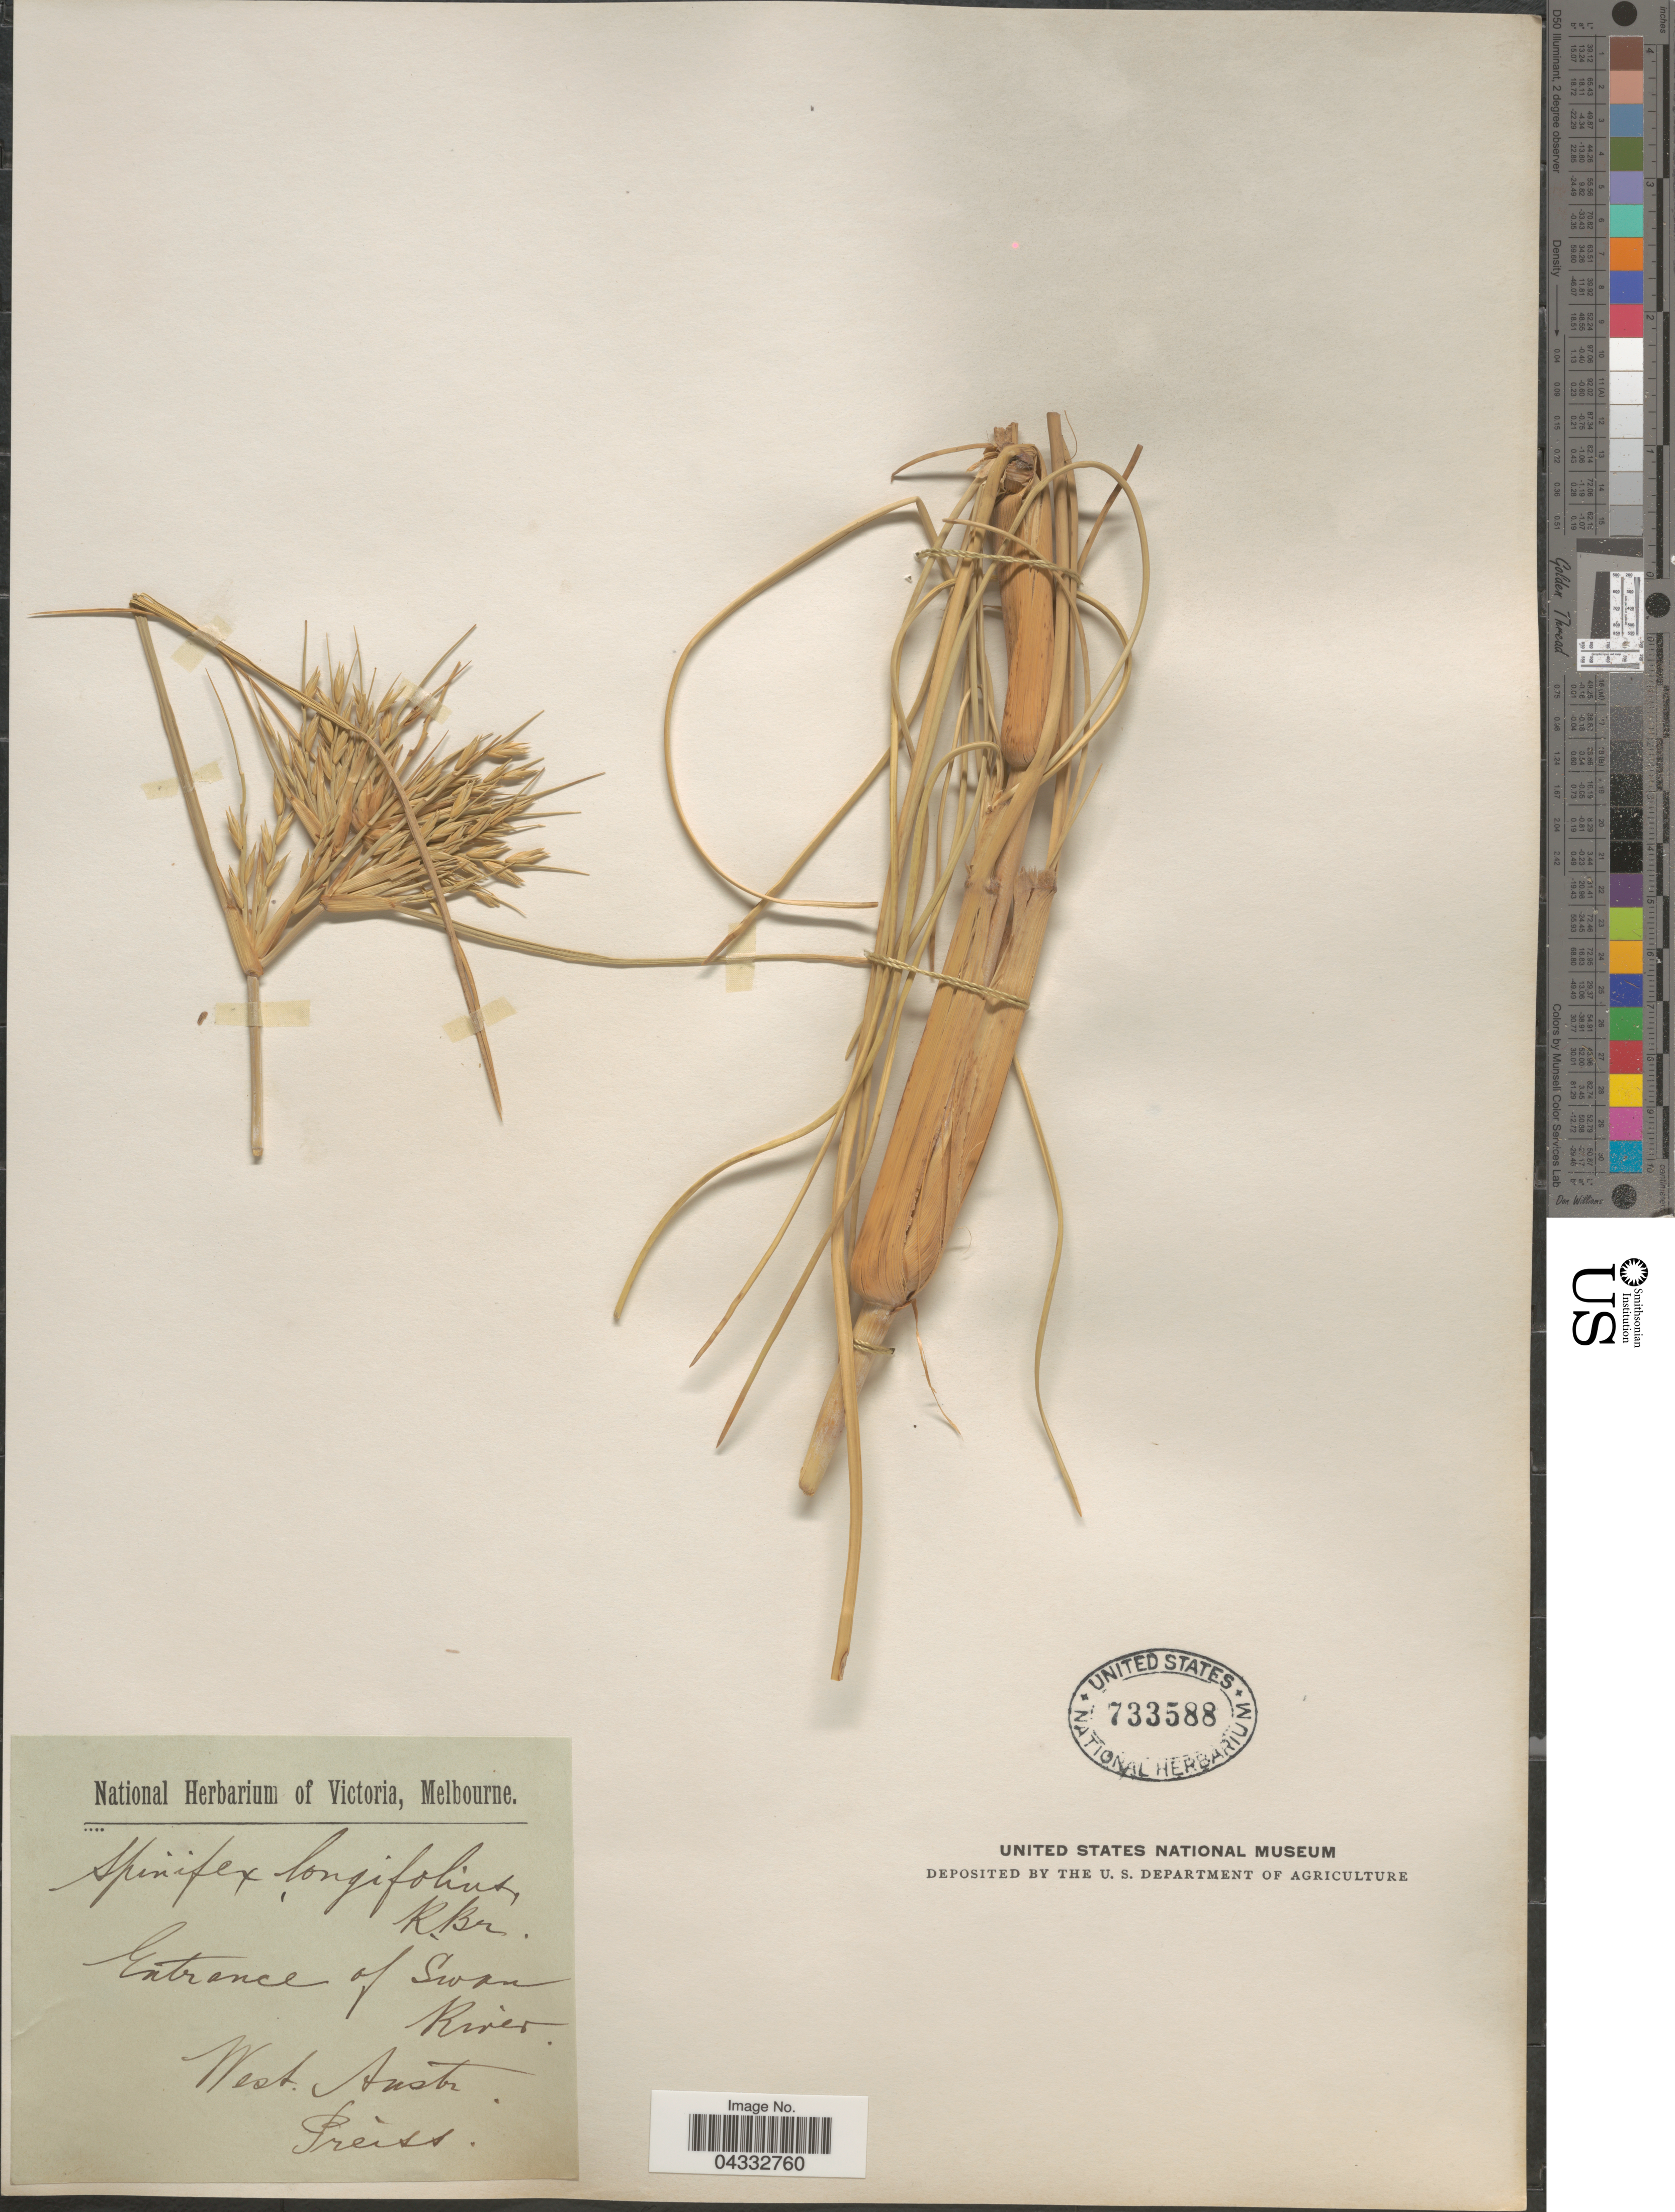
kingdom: Plantae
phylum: Tracheophyta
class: Liliopsida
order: Poales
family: Poaceae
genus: Spinifex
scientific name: Spinifex longifolius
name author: R. Br.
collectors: Preiss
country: Australia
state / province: Western Australia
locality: Entrance of Swan River.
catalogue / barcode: US 733588